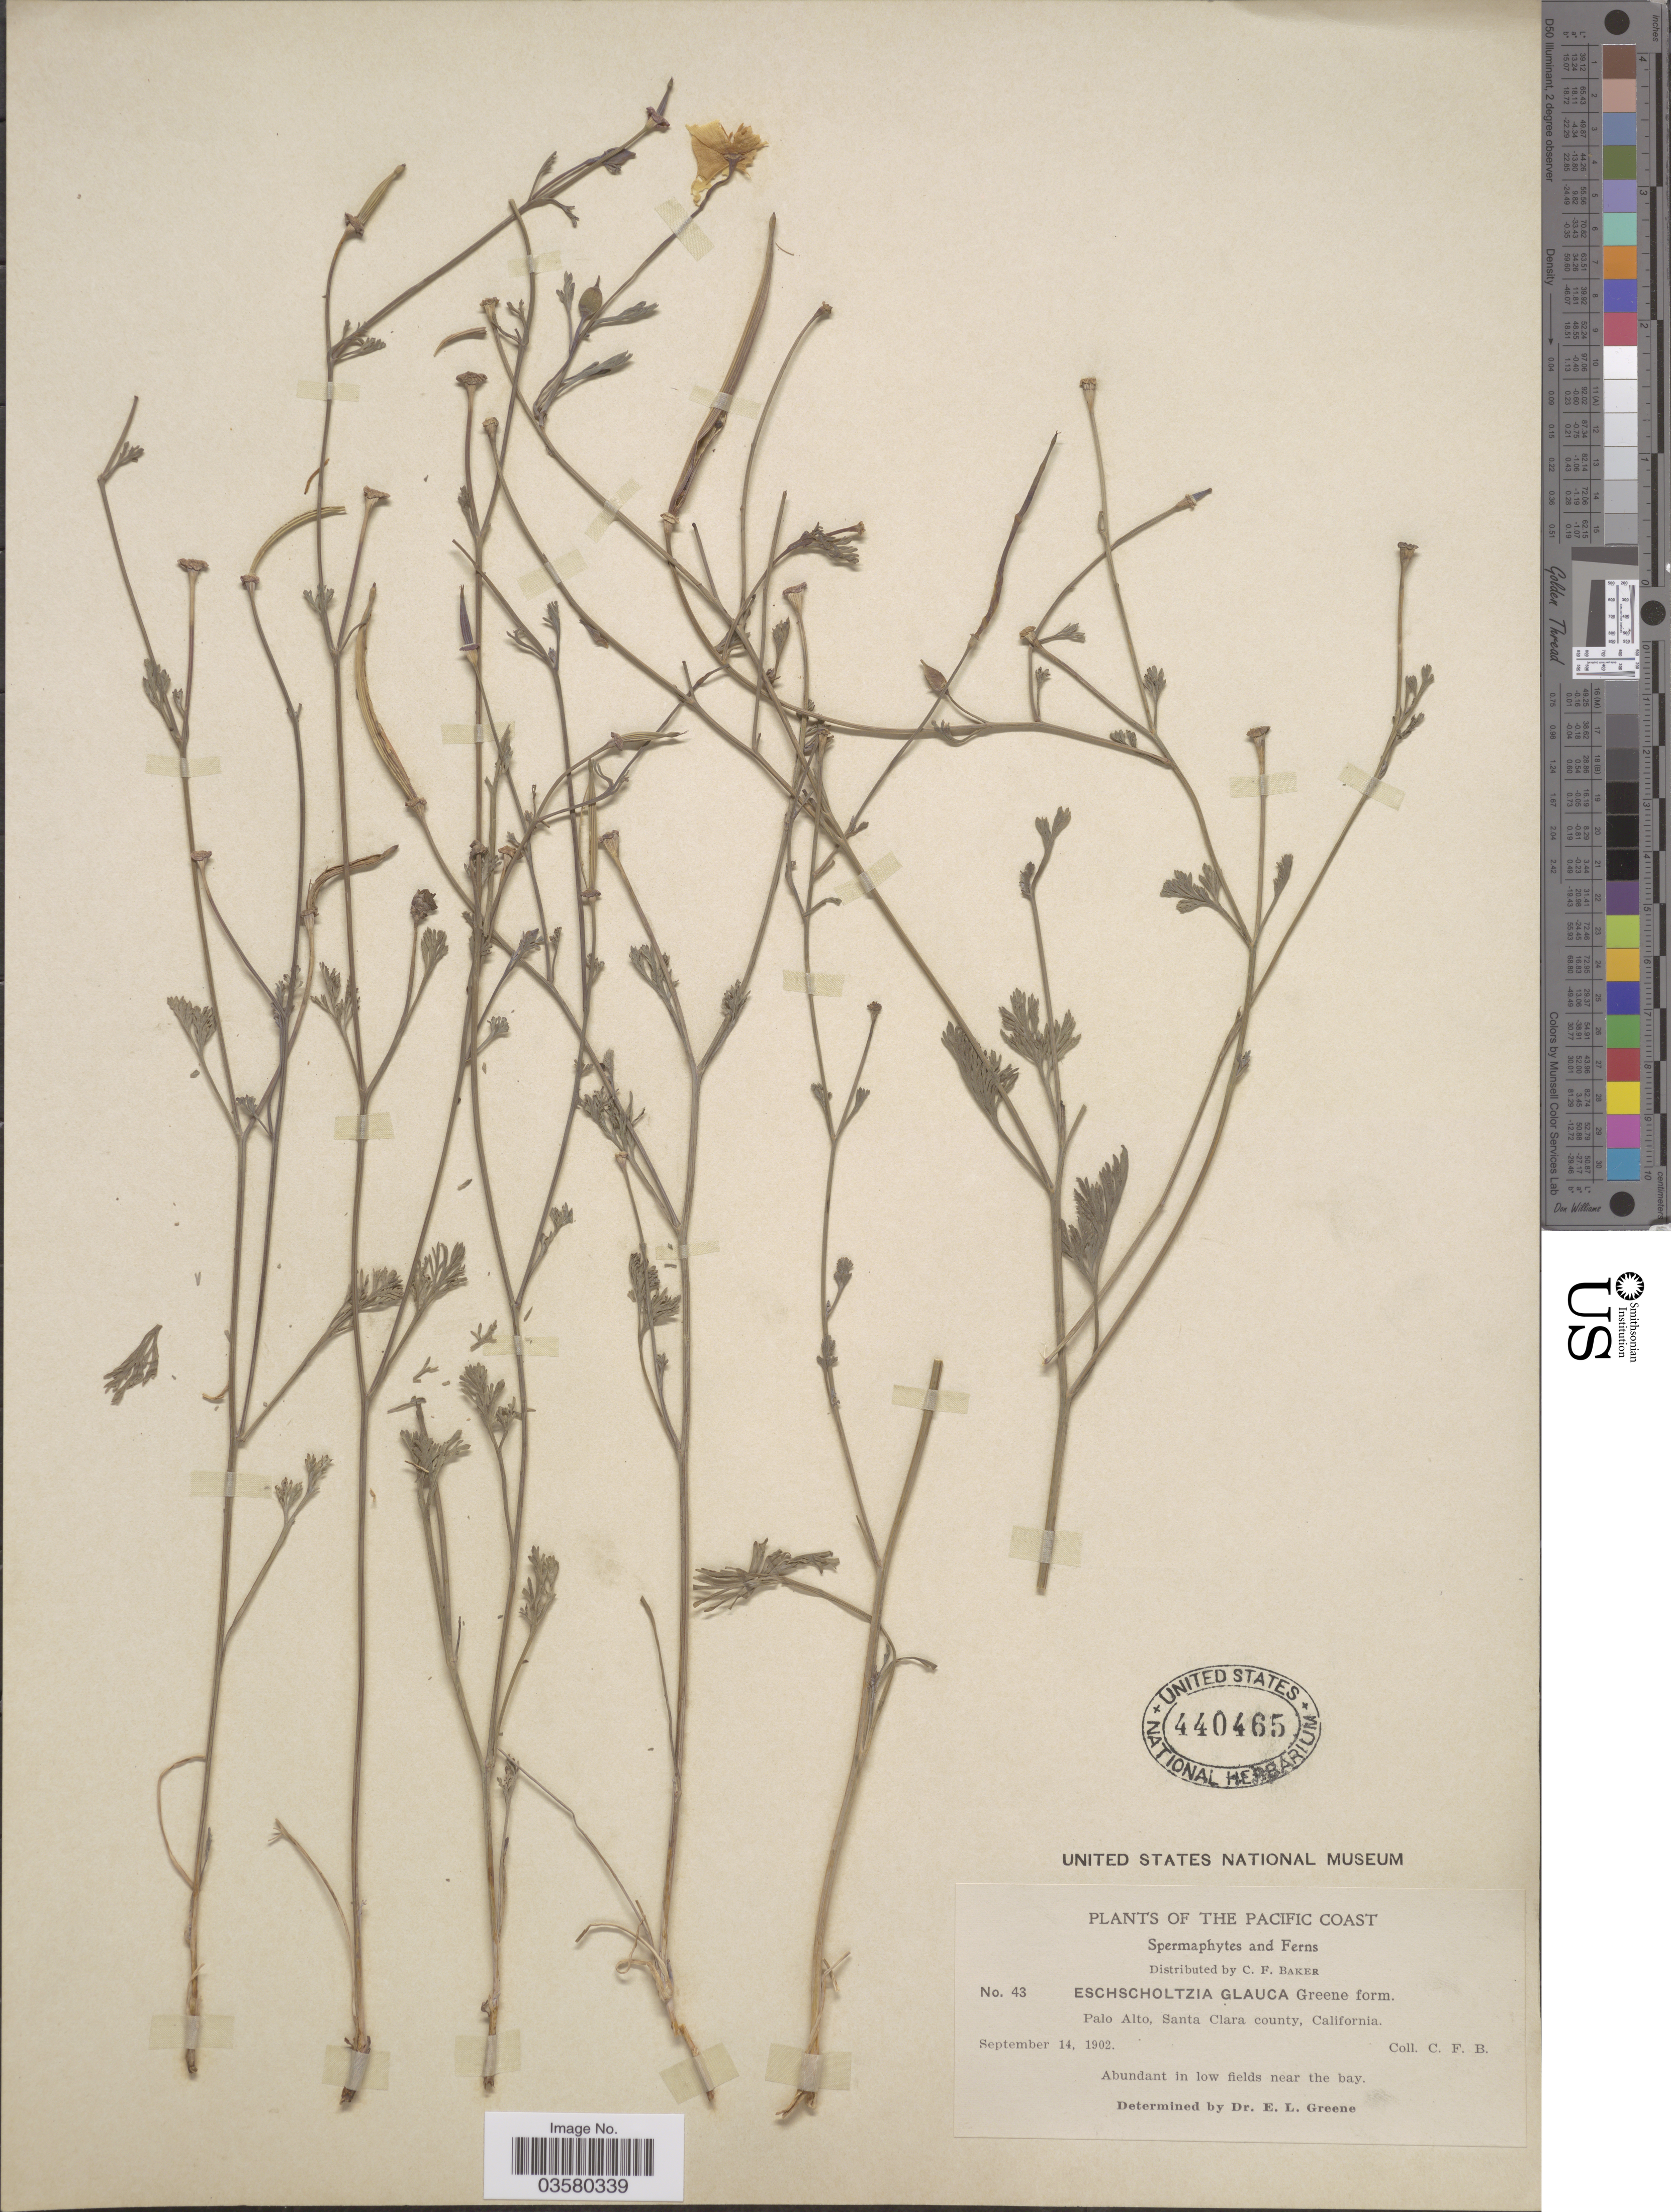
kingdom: Plantae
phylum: Tracheophyta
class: Magnoliopsida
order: Ranunculales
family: Papaveraceae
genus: Eschscholzia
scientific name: Eschscholzia glauca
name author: Greene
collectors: C. F. Baker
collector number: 43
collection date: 1902-09-14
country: United States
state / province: California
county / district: Santa Clara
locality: The Pacific Coast. Palo Alto, Santa Clara county.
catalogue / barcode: US 440465